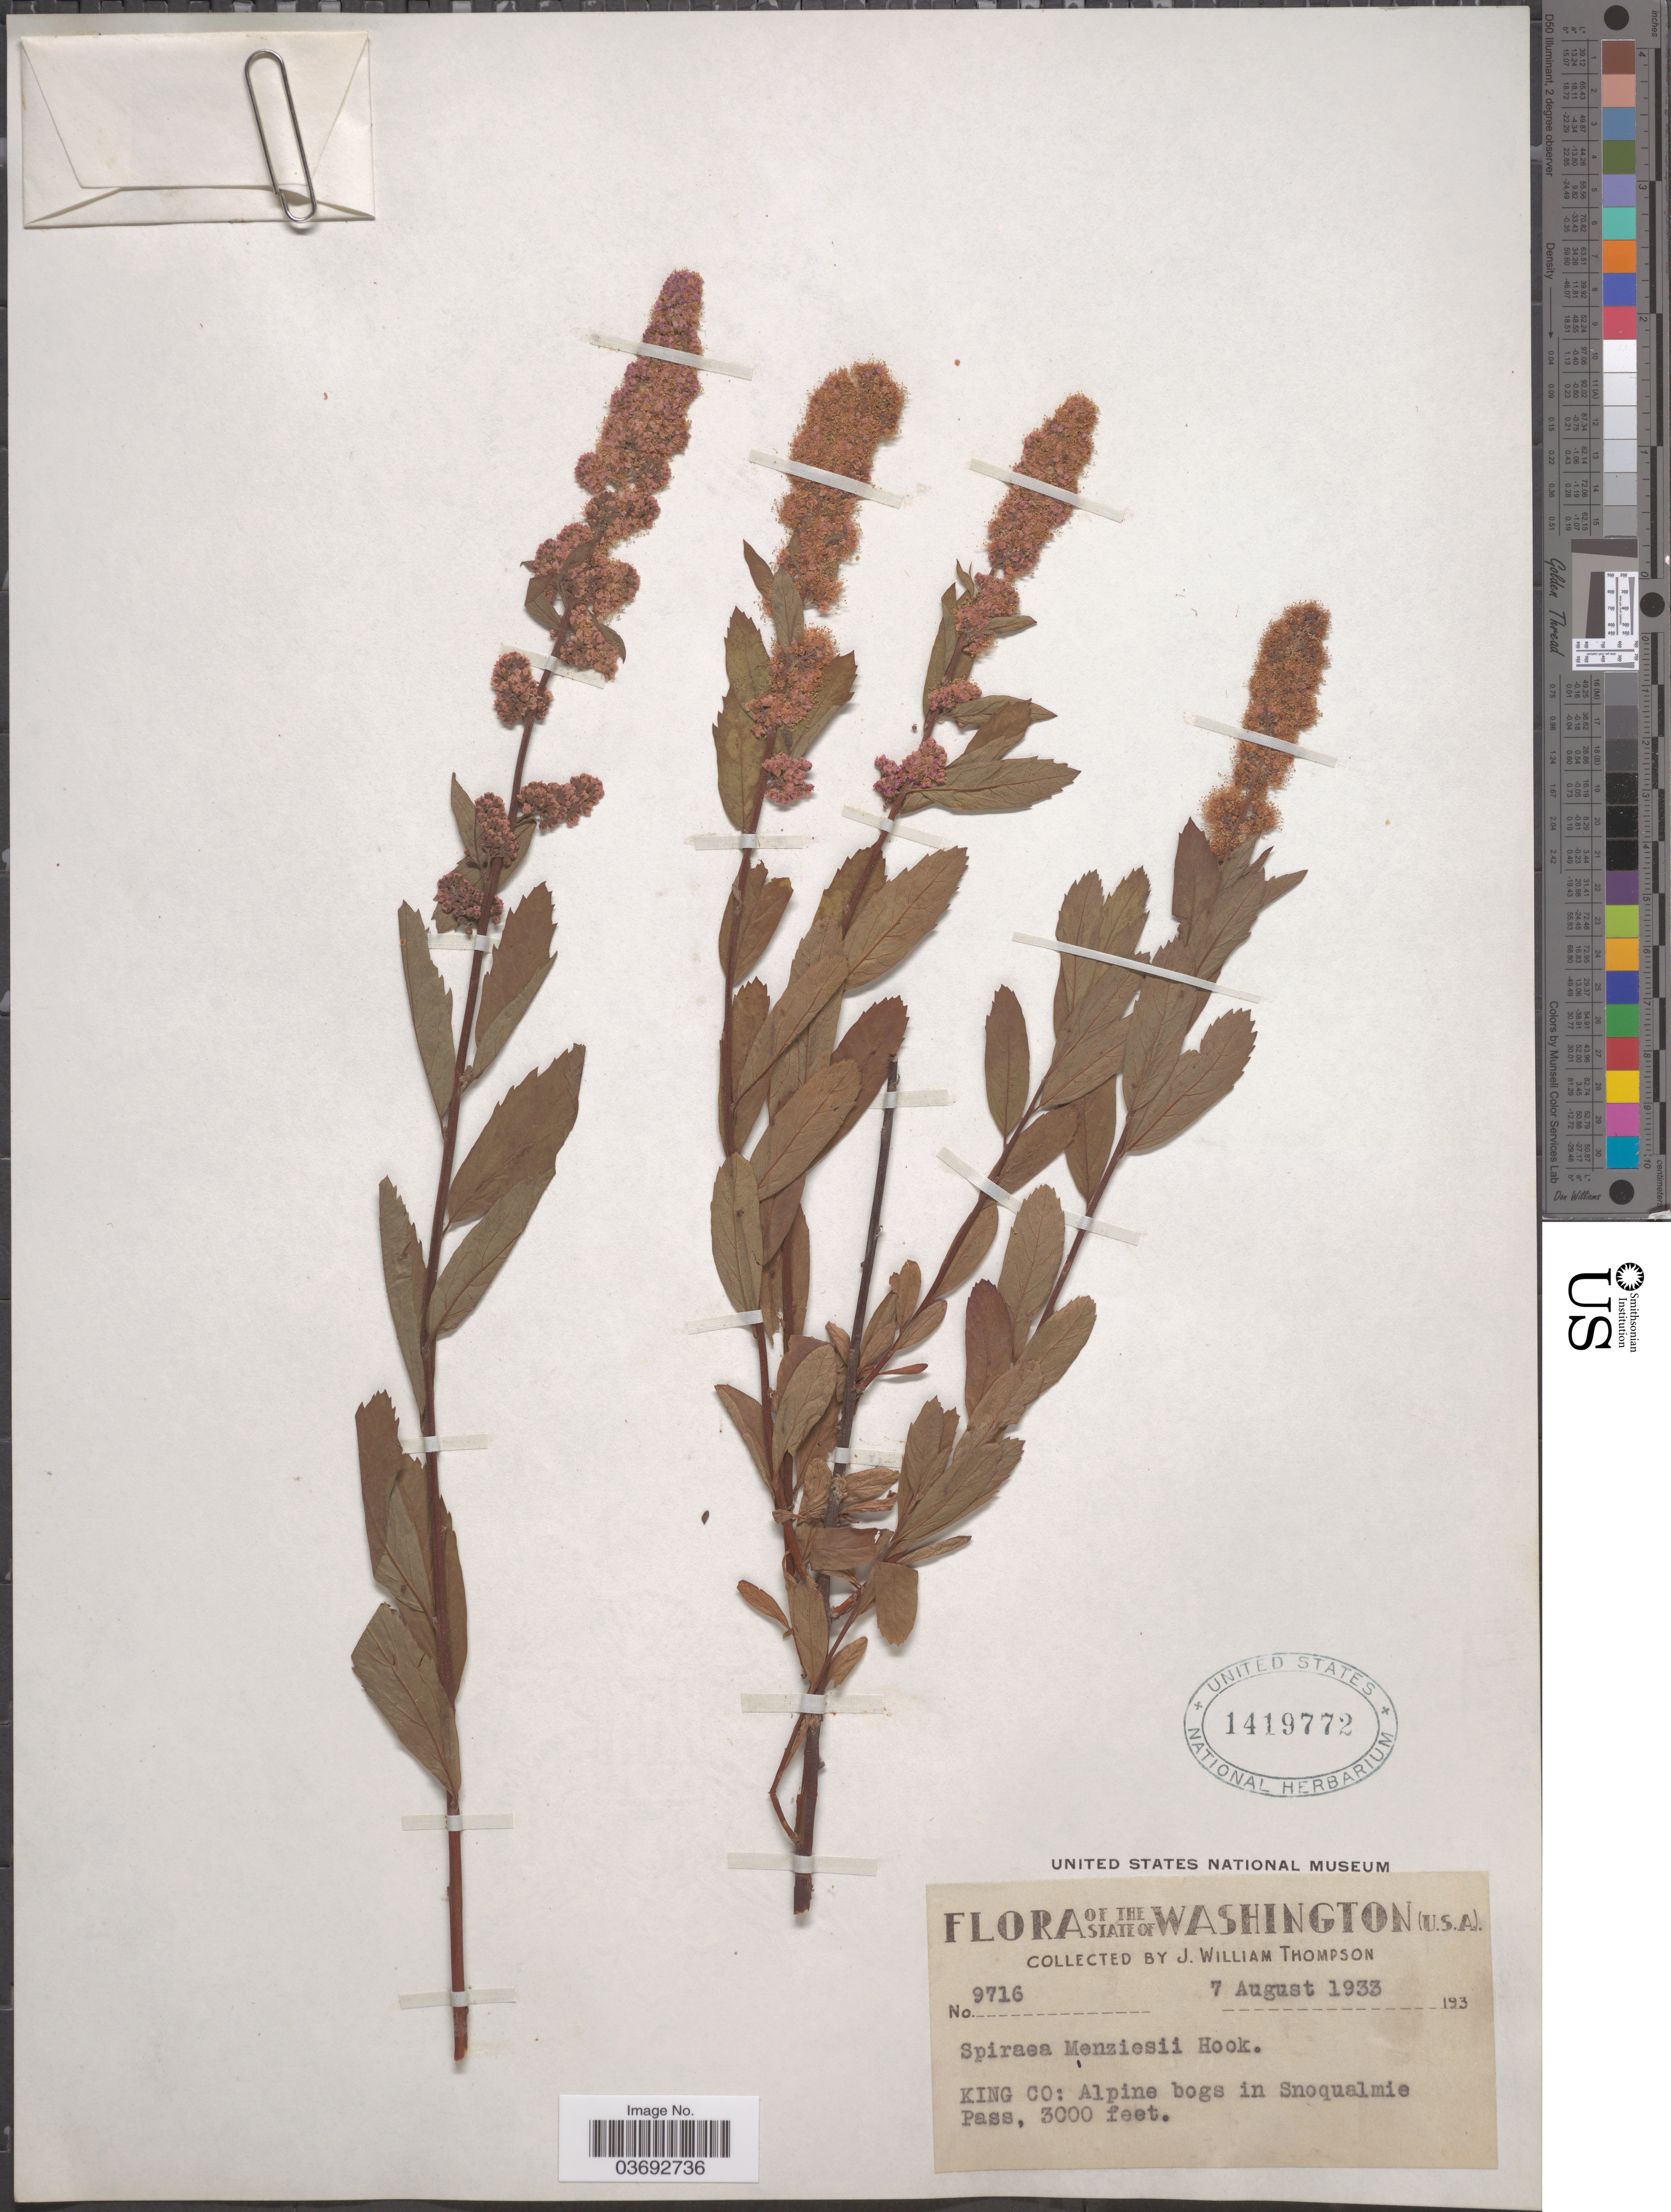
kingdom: Plantae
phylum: Tracheophyta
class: Magnoliopsida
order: Rosales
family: Rosaceae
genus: Spiraea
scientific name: Spiraea menziesii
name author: Hook.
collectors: J. W. Thompson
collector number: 9716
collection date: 1933-08-07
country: United States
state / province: Washington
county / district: King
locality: King Co: Alpine bogs in Snoqualmie Pass.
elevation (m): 914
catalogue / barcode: US 1419772